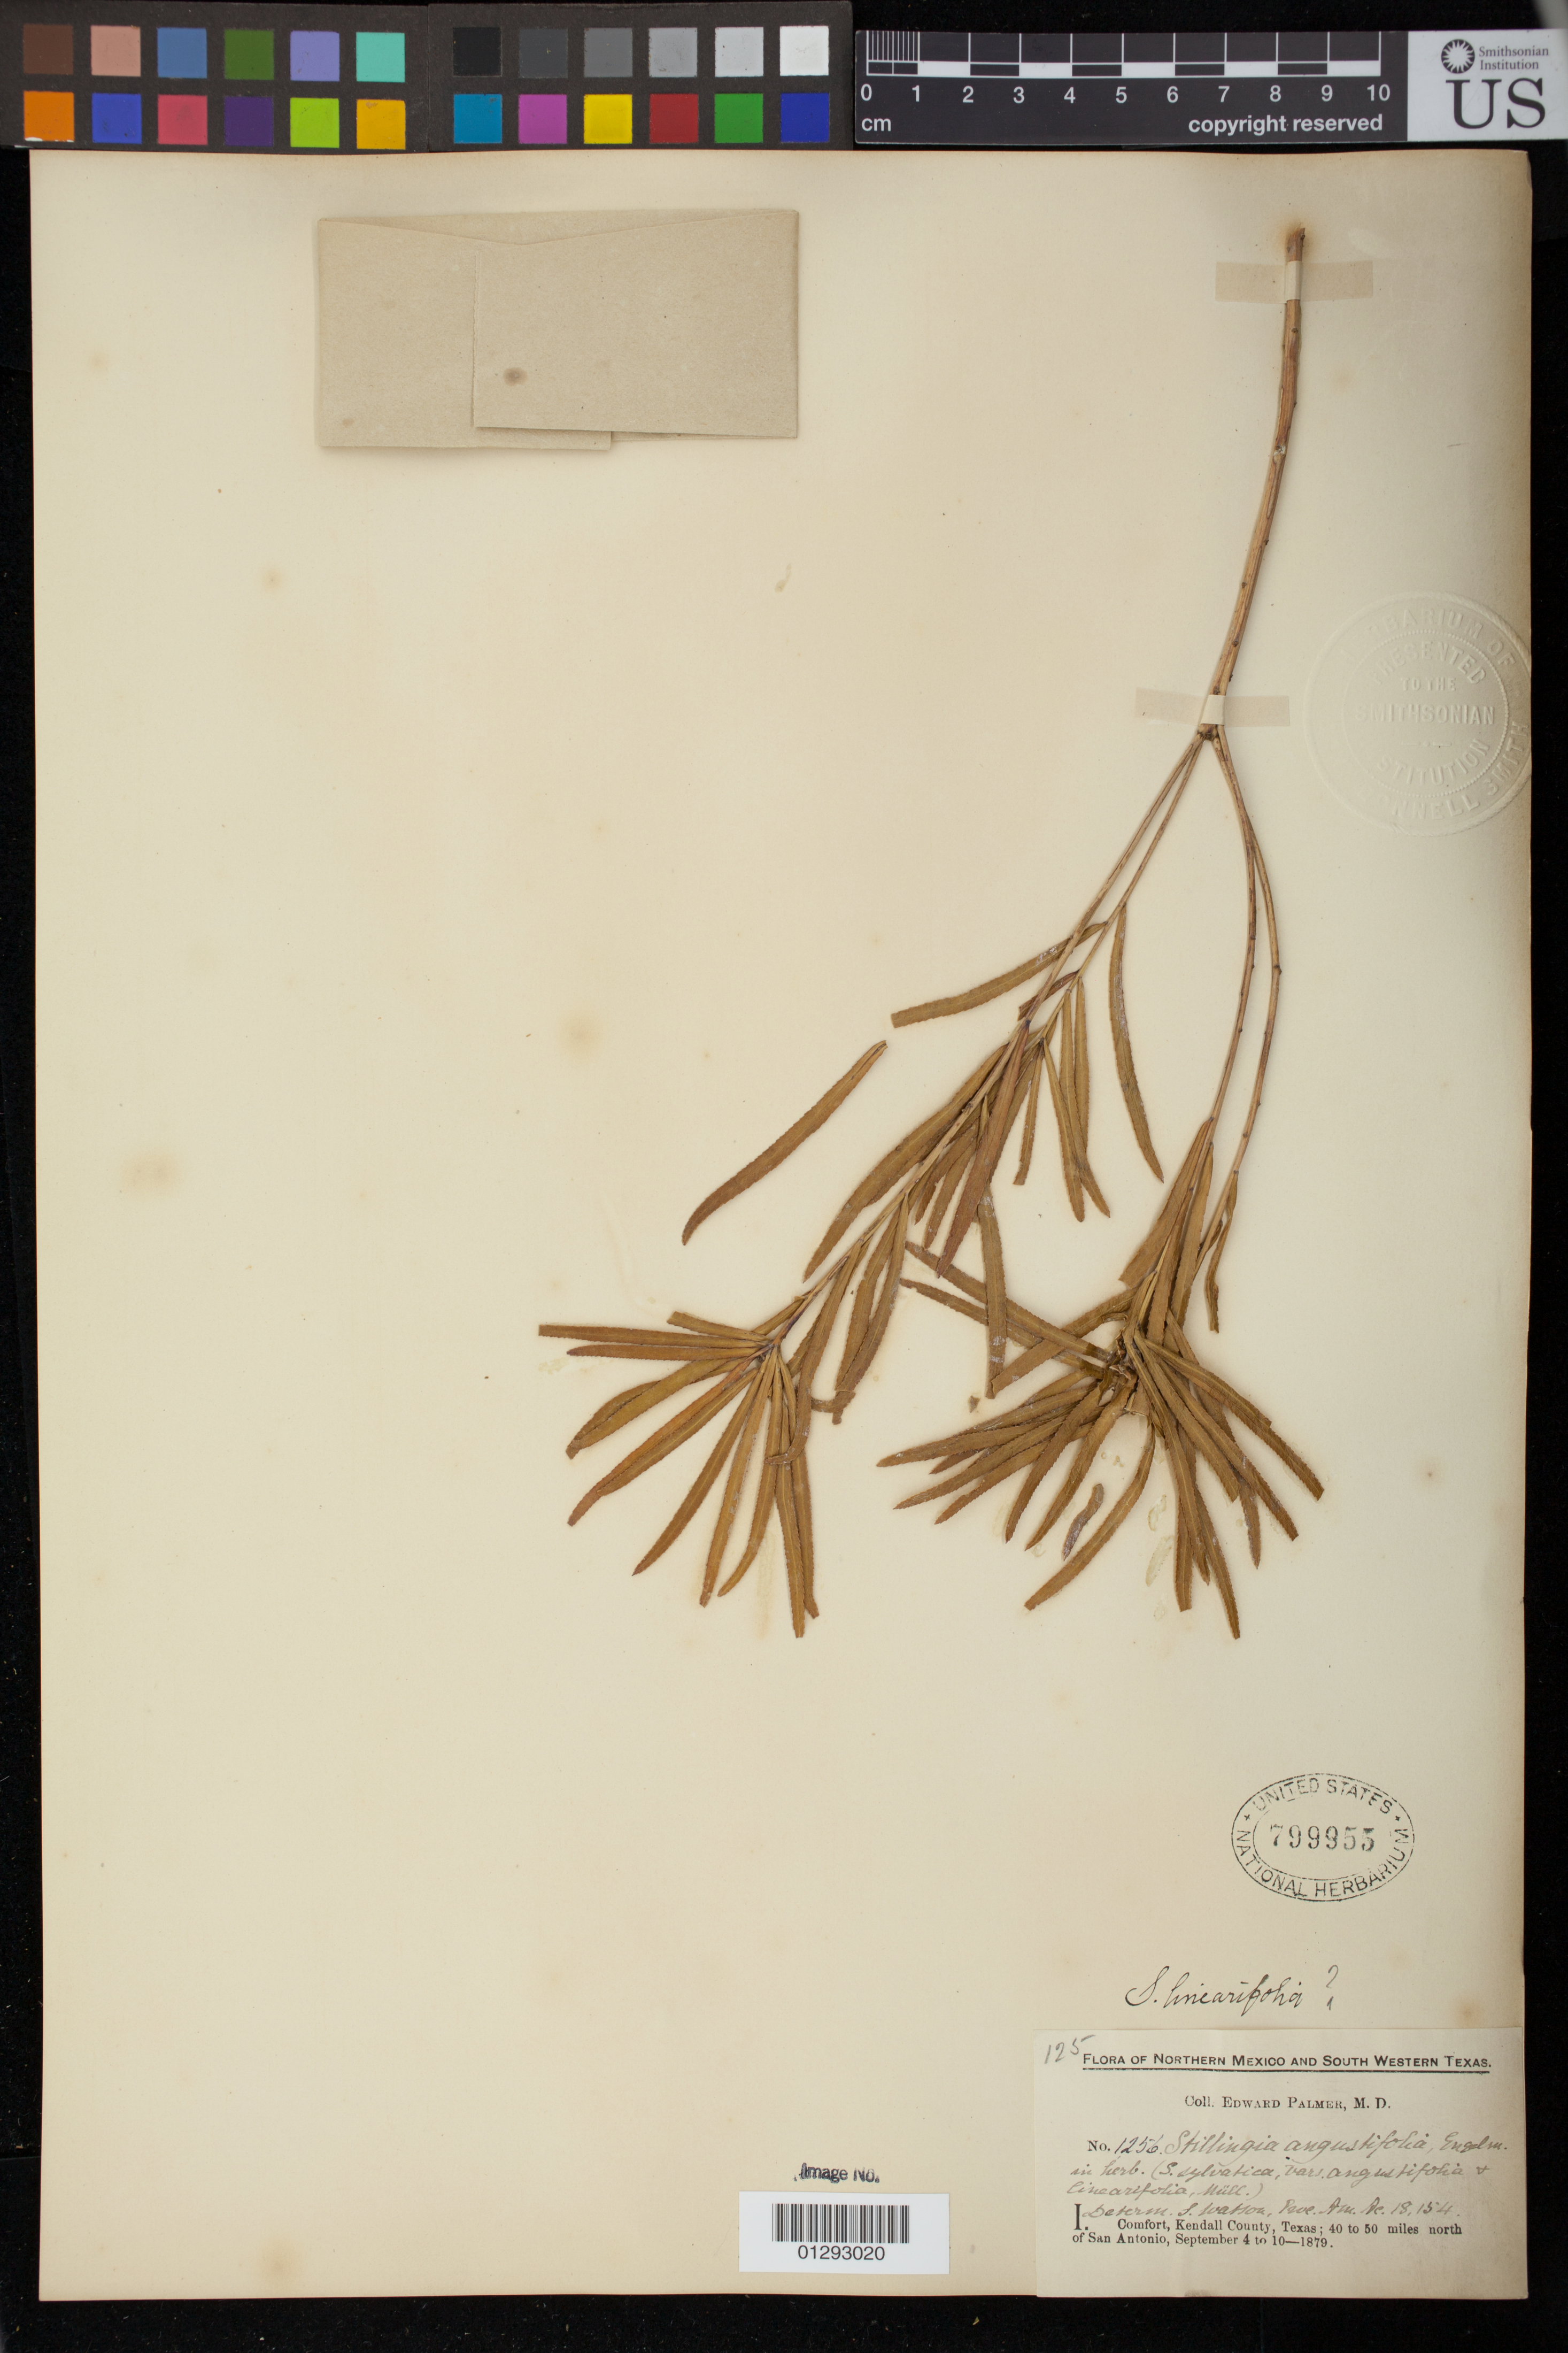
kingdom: Plantae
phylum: Tracheophyta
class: Magnoliopsida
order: Malpighiales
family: Euphorbiaceae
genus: Stillingia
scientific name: Stillingia texana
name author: I.M. Johnst.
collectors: E. Palmer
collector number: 1256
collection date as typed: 04 Sep 1879 to 10 Sep 1879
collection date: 1879-09-04/1879-09-10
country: United States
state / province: Texas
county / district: Kendall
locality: Comfort, 40-50 mi n of san antonio